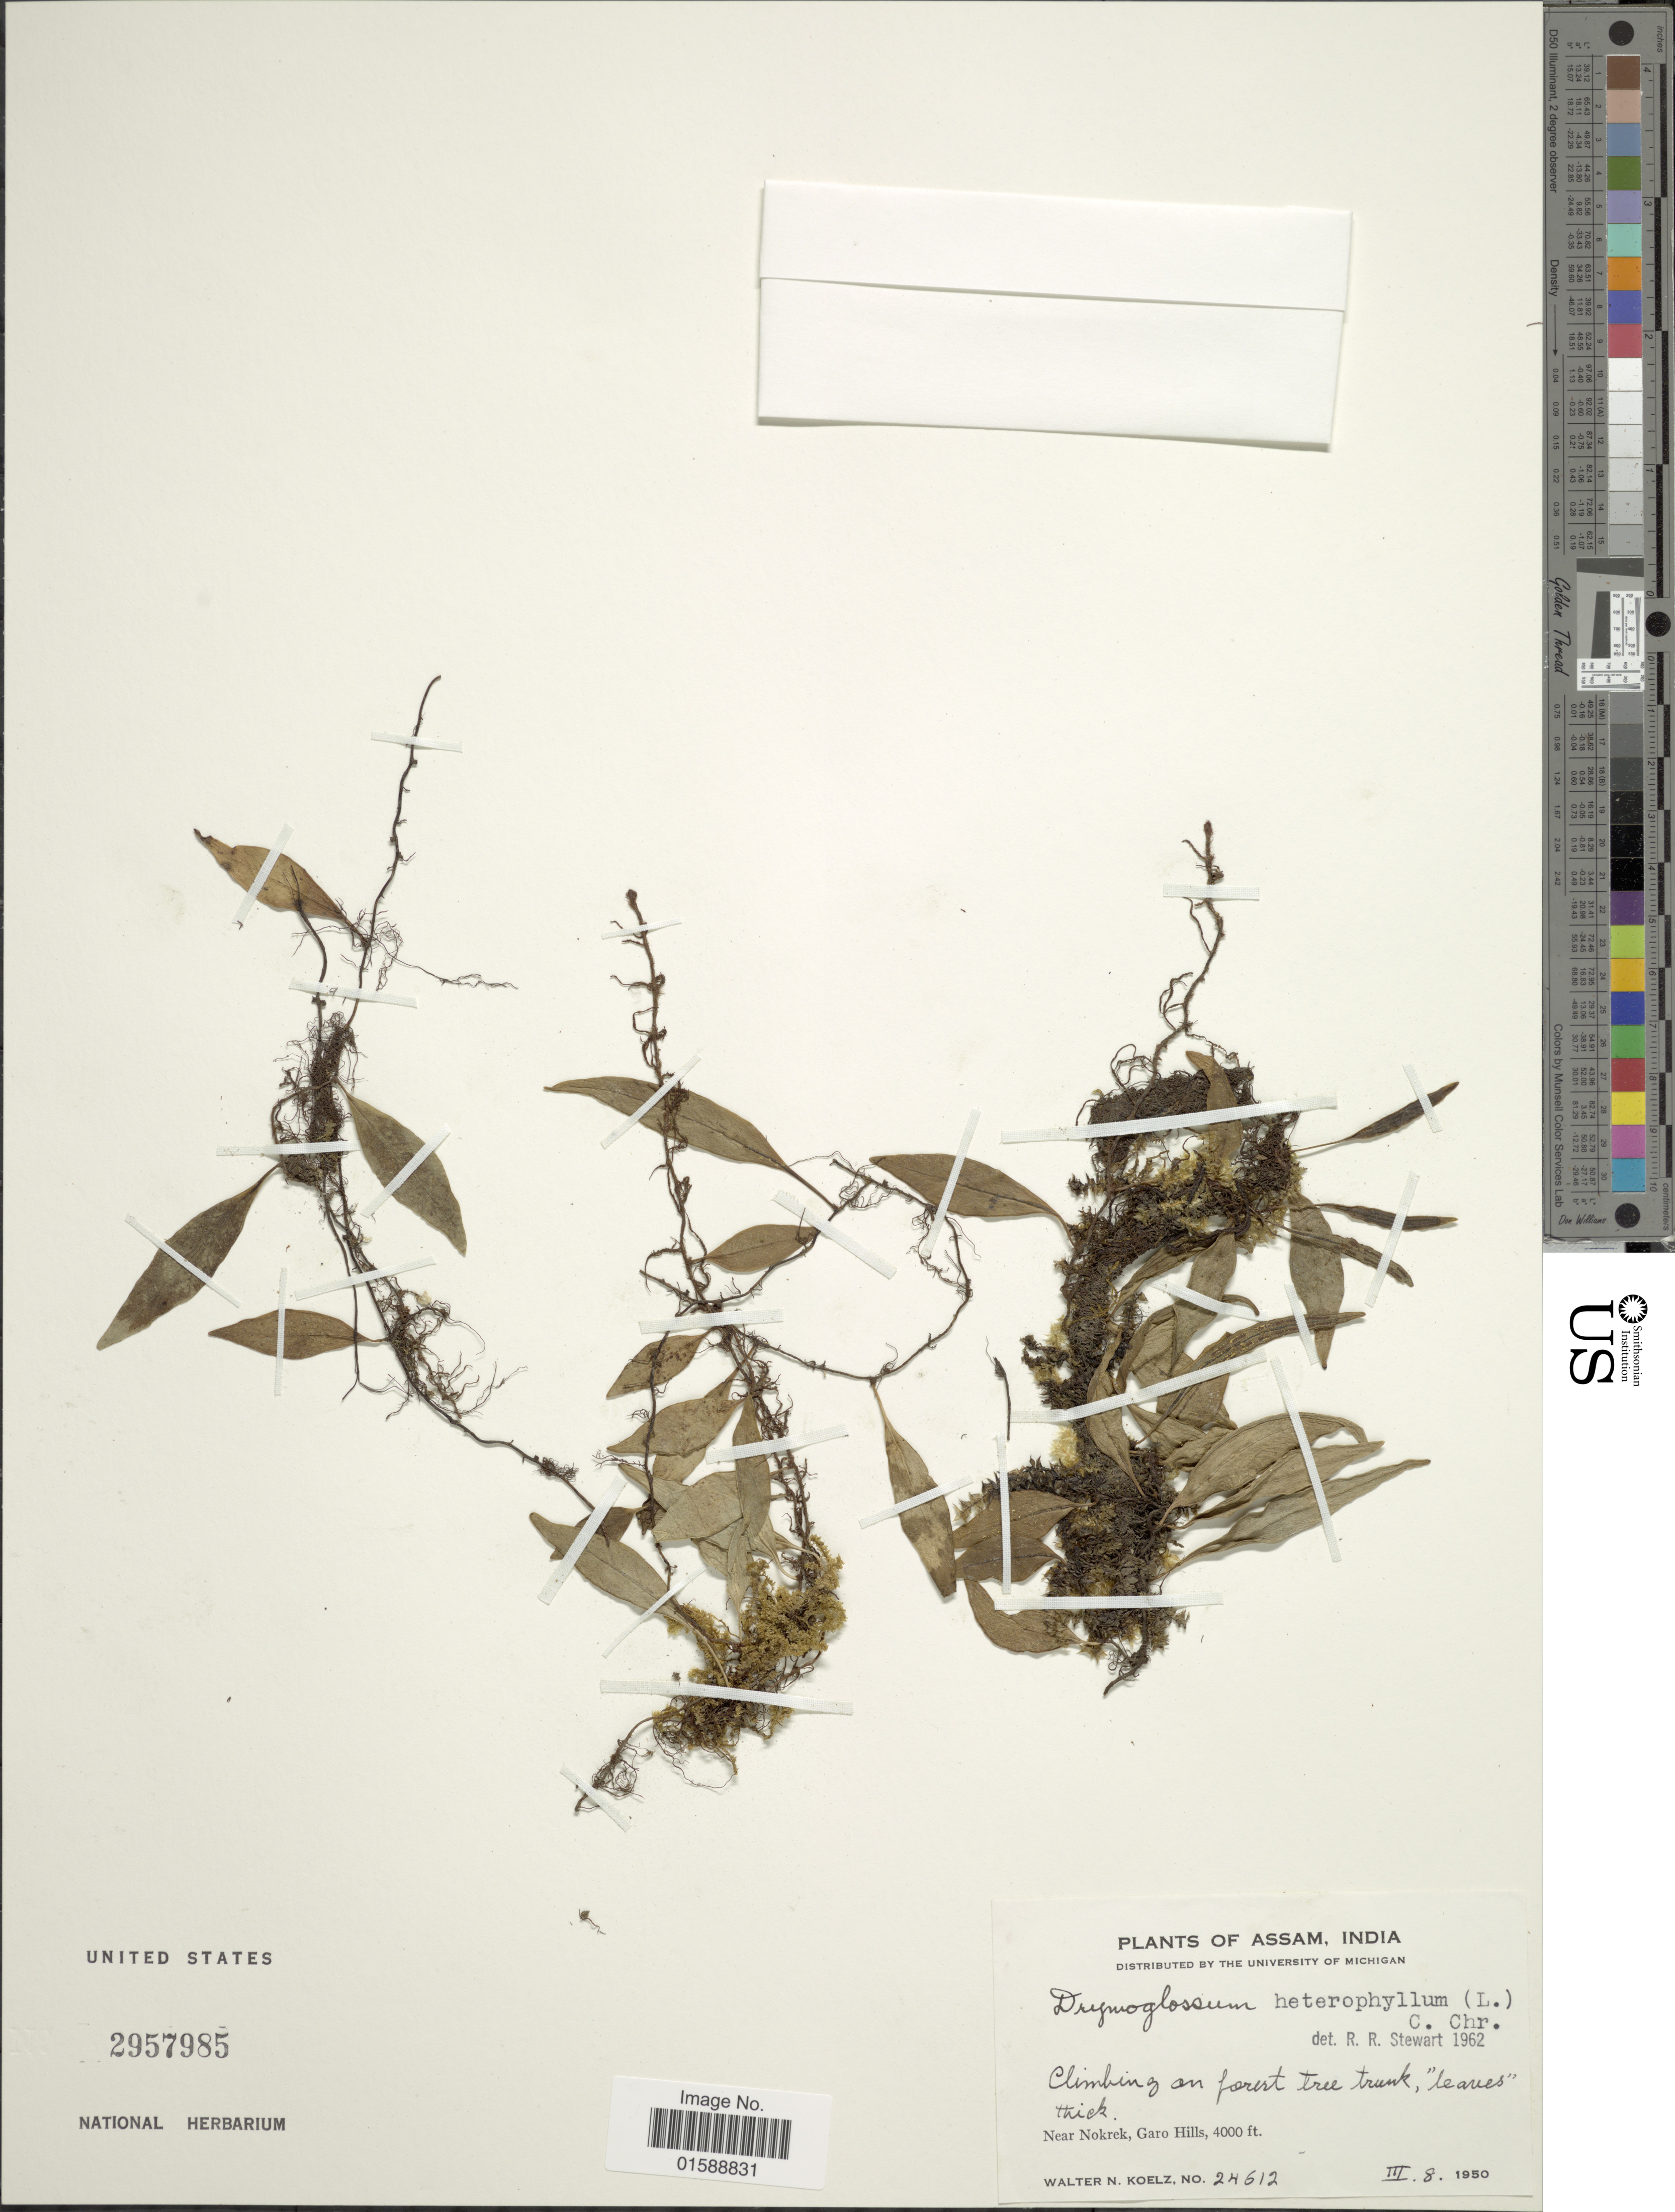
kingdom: Plantae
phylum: Tracheophyta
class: Polypodiopsida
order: Polypodiales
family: Polypodiaceae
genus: Pyrrosia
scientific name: Pyrrosia heterophylla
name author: (L.) M.G. Price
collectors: W. N. Koelz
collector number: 24612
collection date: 1950-03-08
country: India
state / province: Meghalaya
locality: Near Nokrek, Garo Hills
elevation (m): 1219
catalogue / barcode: US 2957985